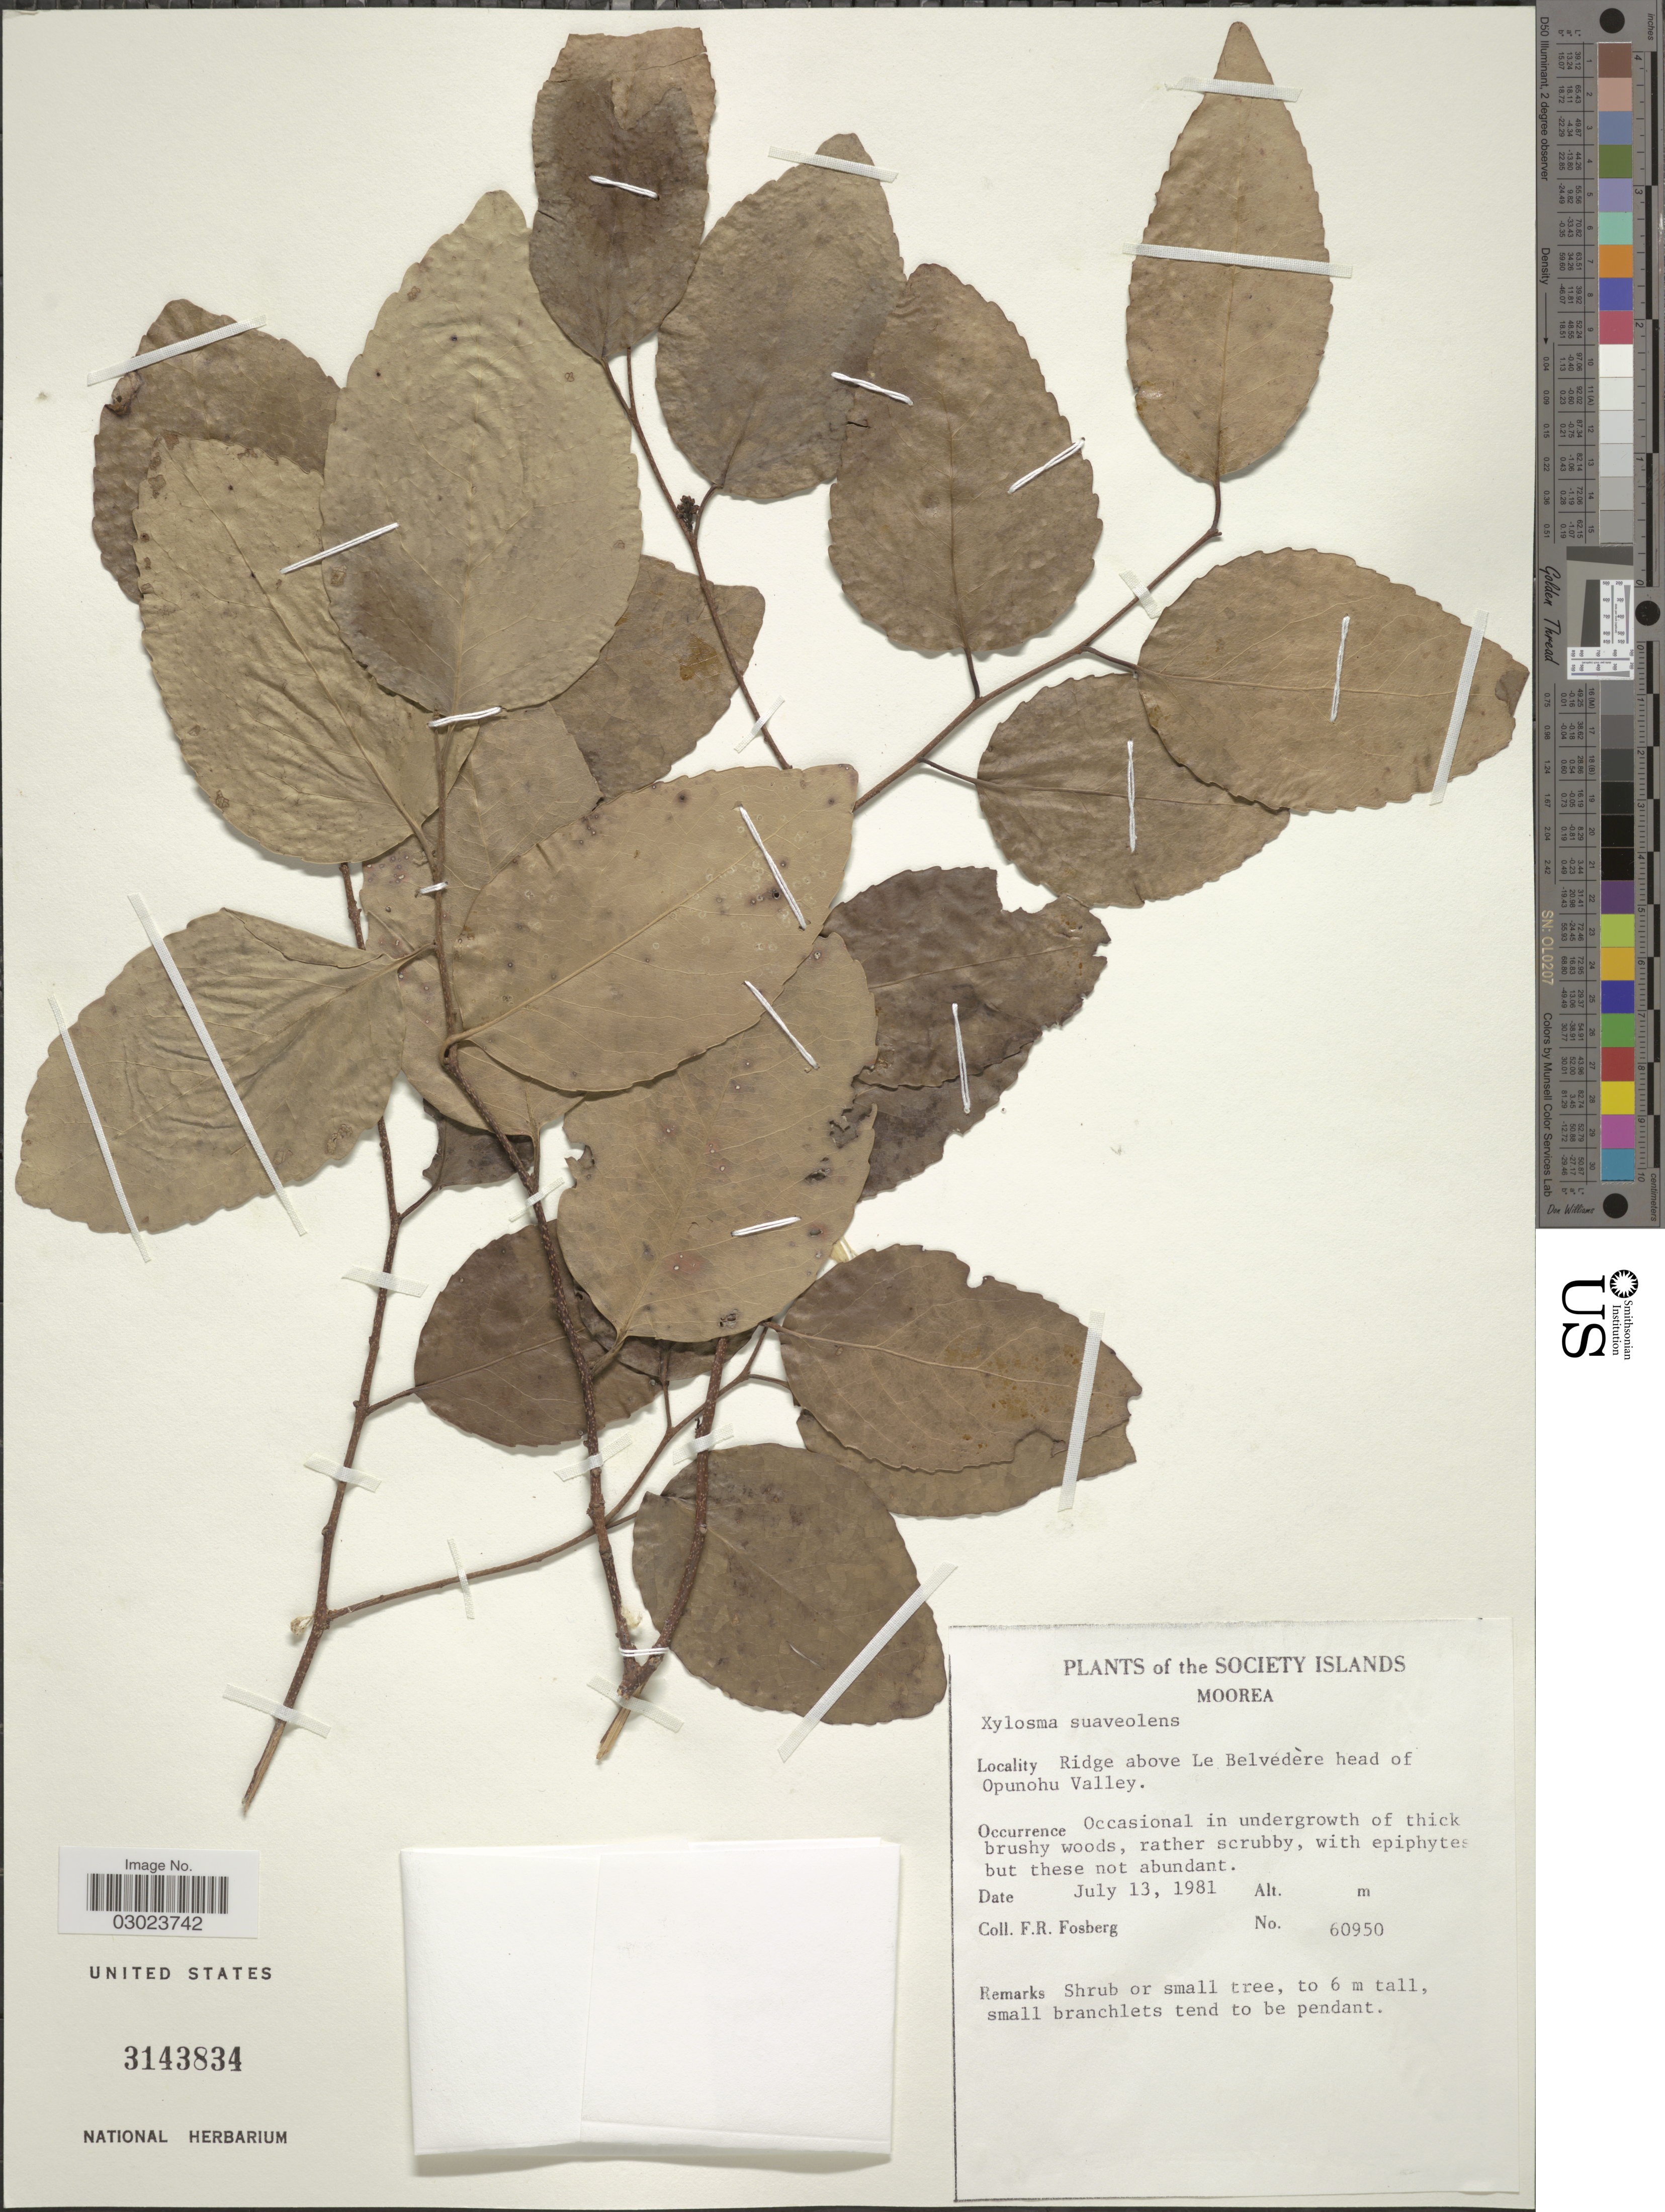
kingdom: Plantae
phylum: Tracheophyta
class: Magnoliopsida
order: Malpighiales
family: Salicaceae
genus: Xylosma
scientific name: Xylosma suaveolens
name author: G. Forst.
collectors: F. R. Fosberg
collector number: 60950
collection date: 1981-07-13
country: French Polynesia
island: Moorea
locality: The Society Islands. Moorea. Ridge above Le Belvedère head of Opunhu Valley.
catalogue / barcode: US 3143834